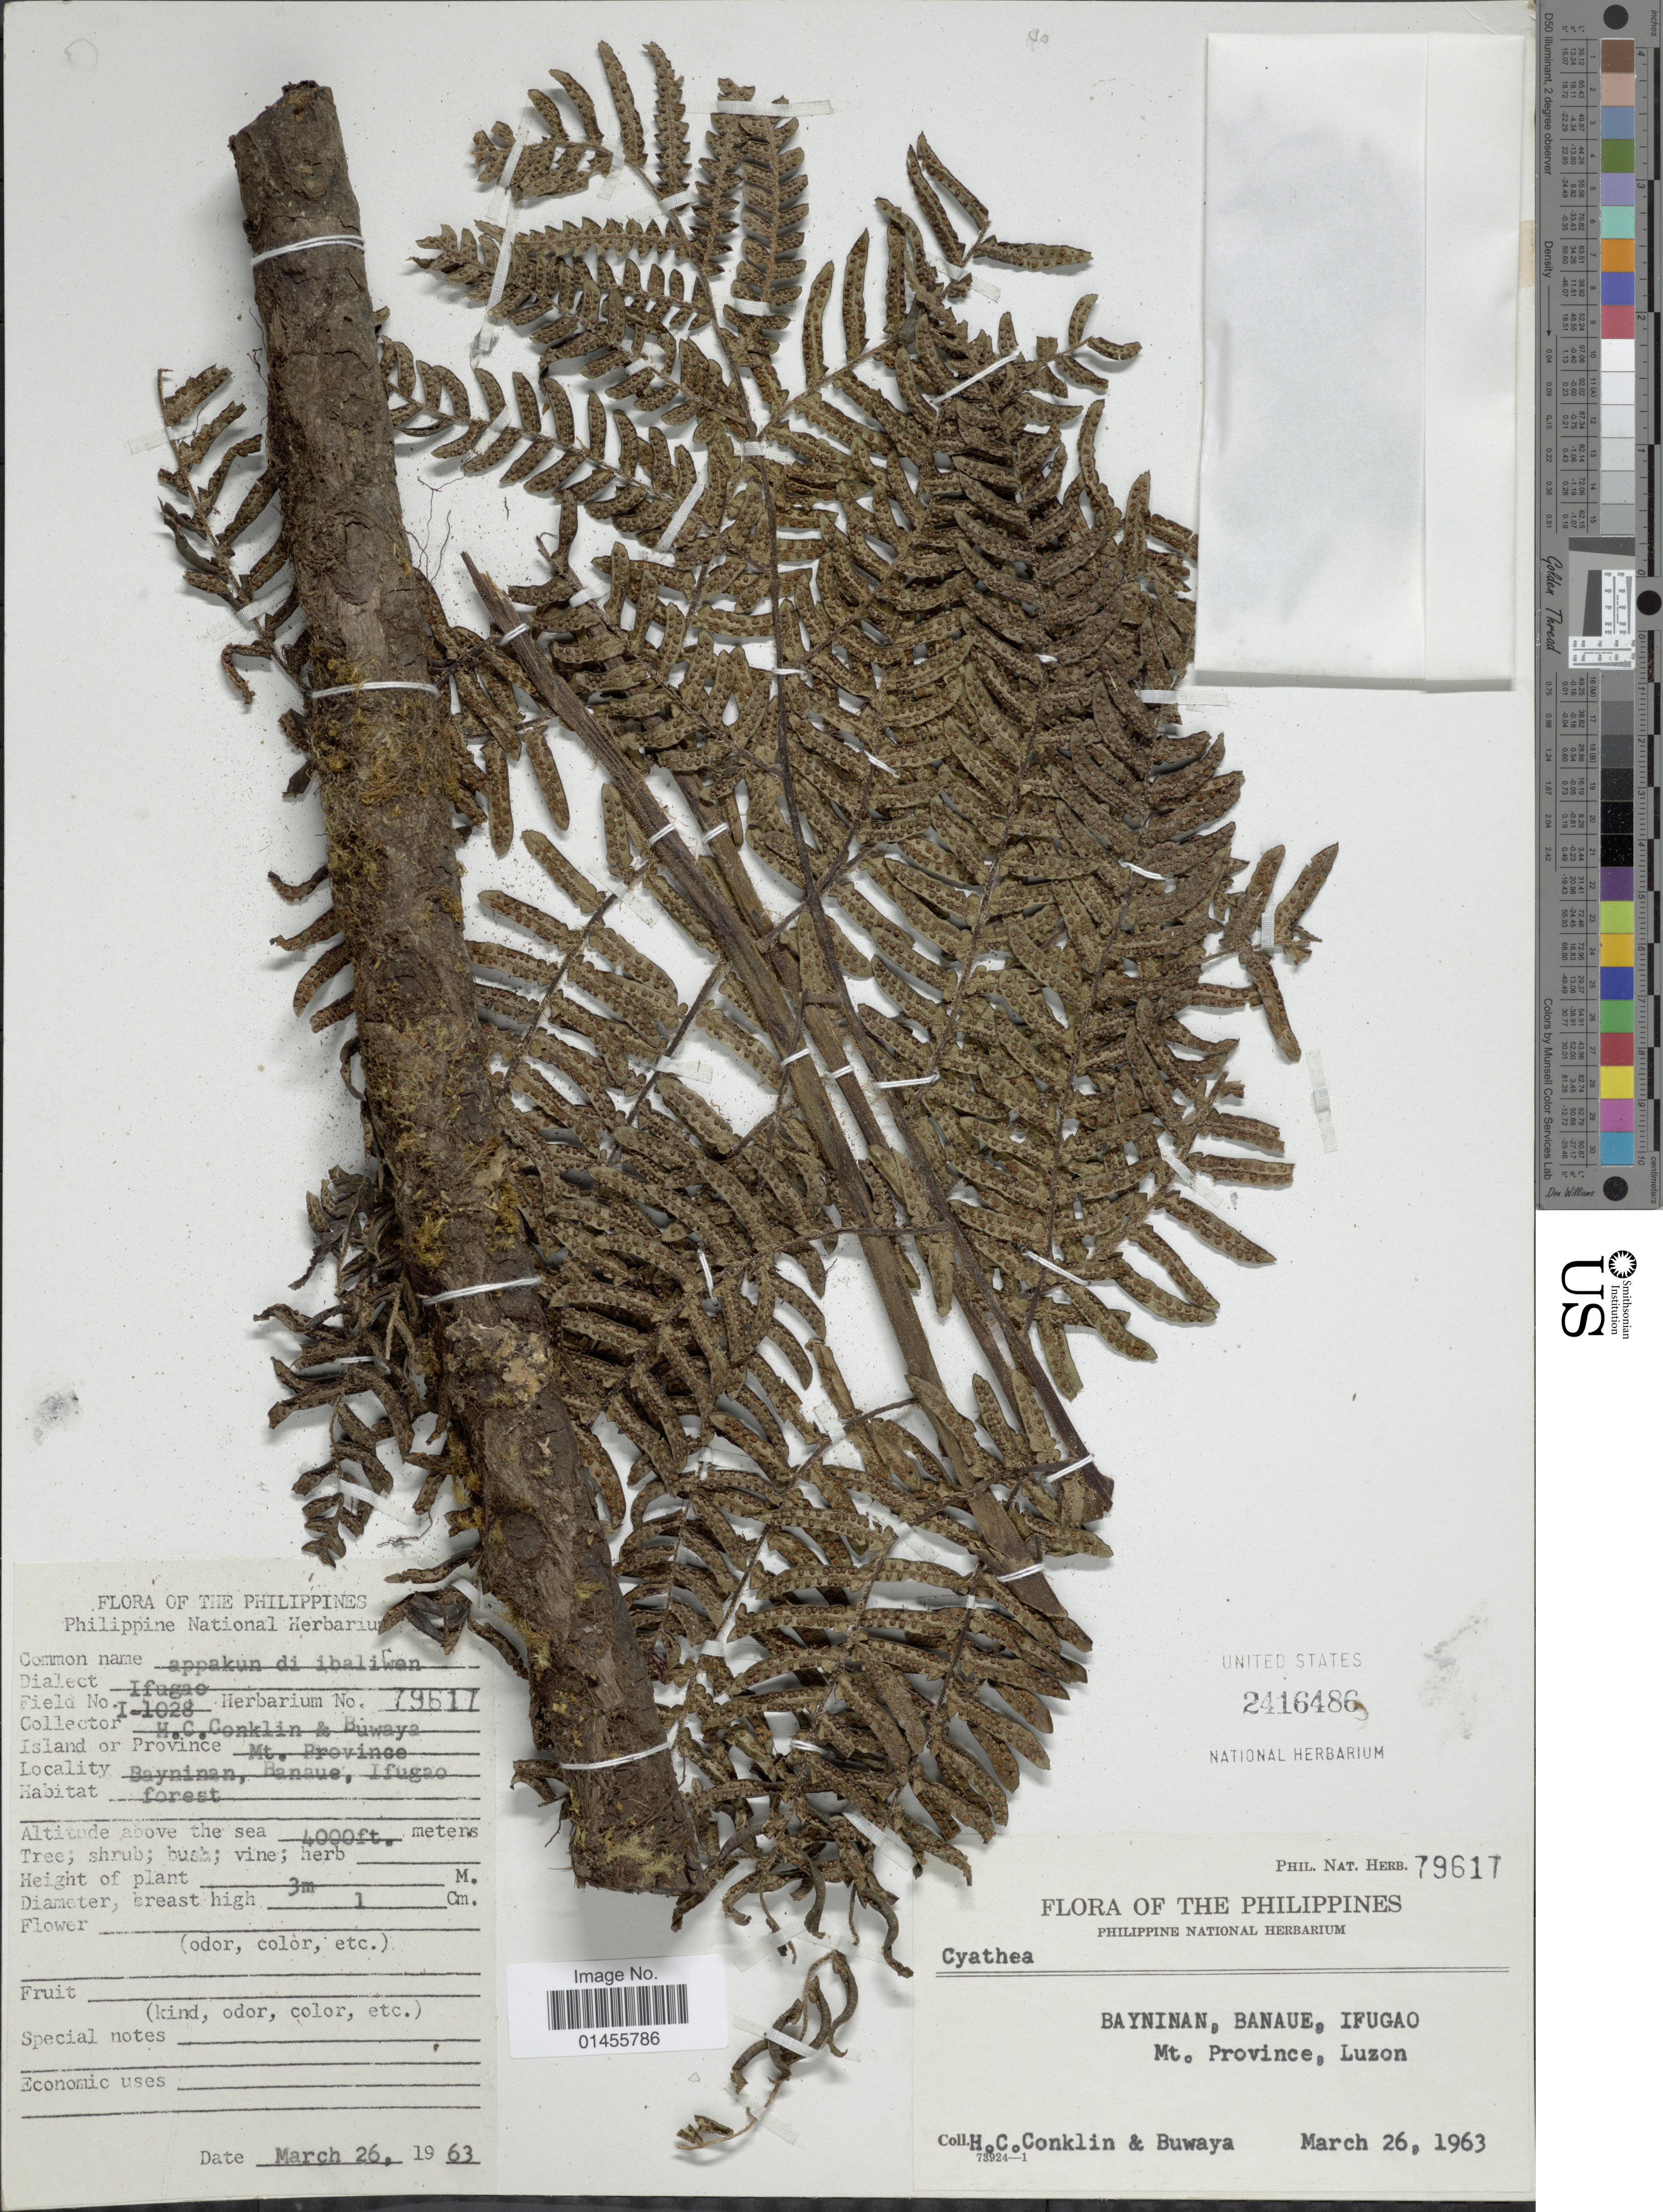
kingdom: Plantae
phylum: Tracheophyta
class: Polypodiopsida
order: Cyatheales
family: Cyatheaceae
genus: Alsophila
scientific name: Alsophila sp.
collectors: H. Conklin & -. Buwaya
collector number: Phil. Nat. Herb. 79617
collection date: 1963-03-26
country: Philippines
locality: Bayninan, Banaue, Ifugao. Mt. Province. Luzon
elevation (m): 1219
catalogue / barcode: US 2416486